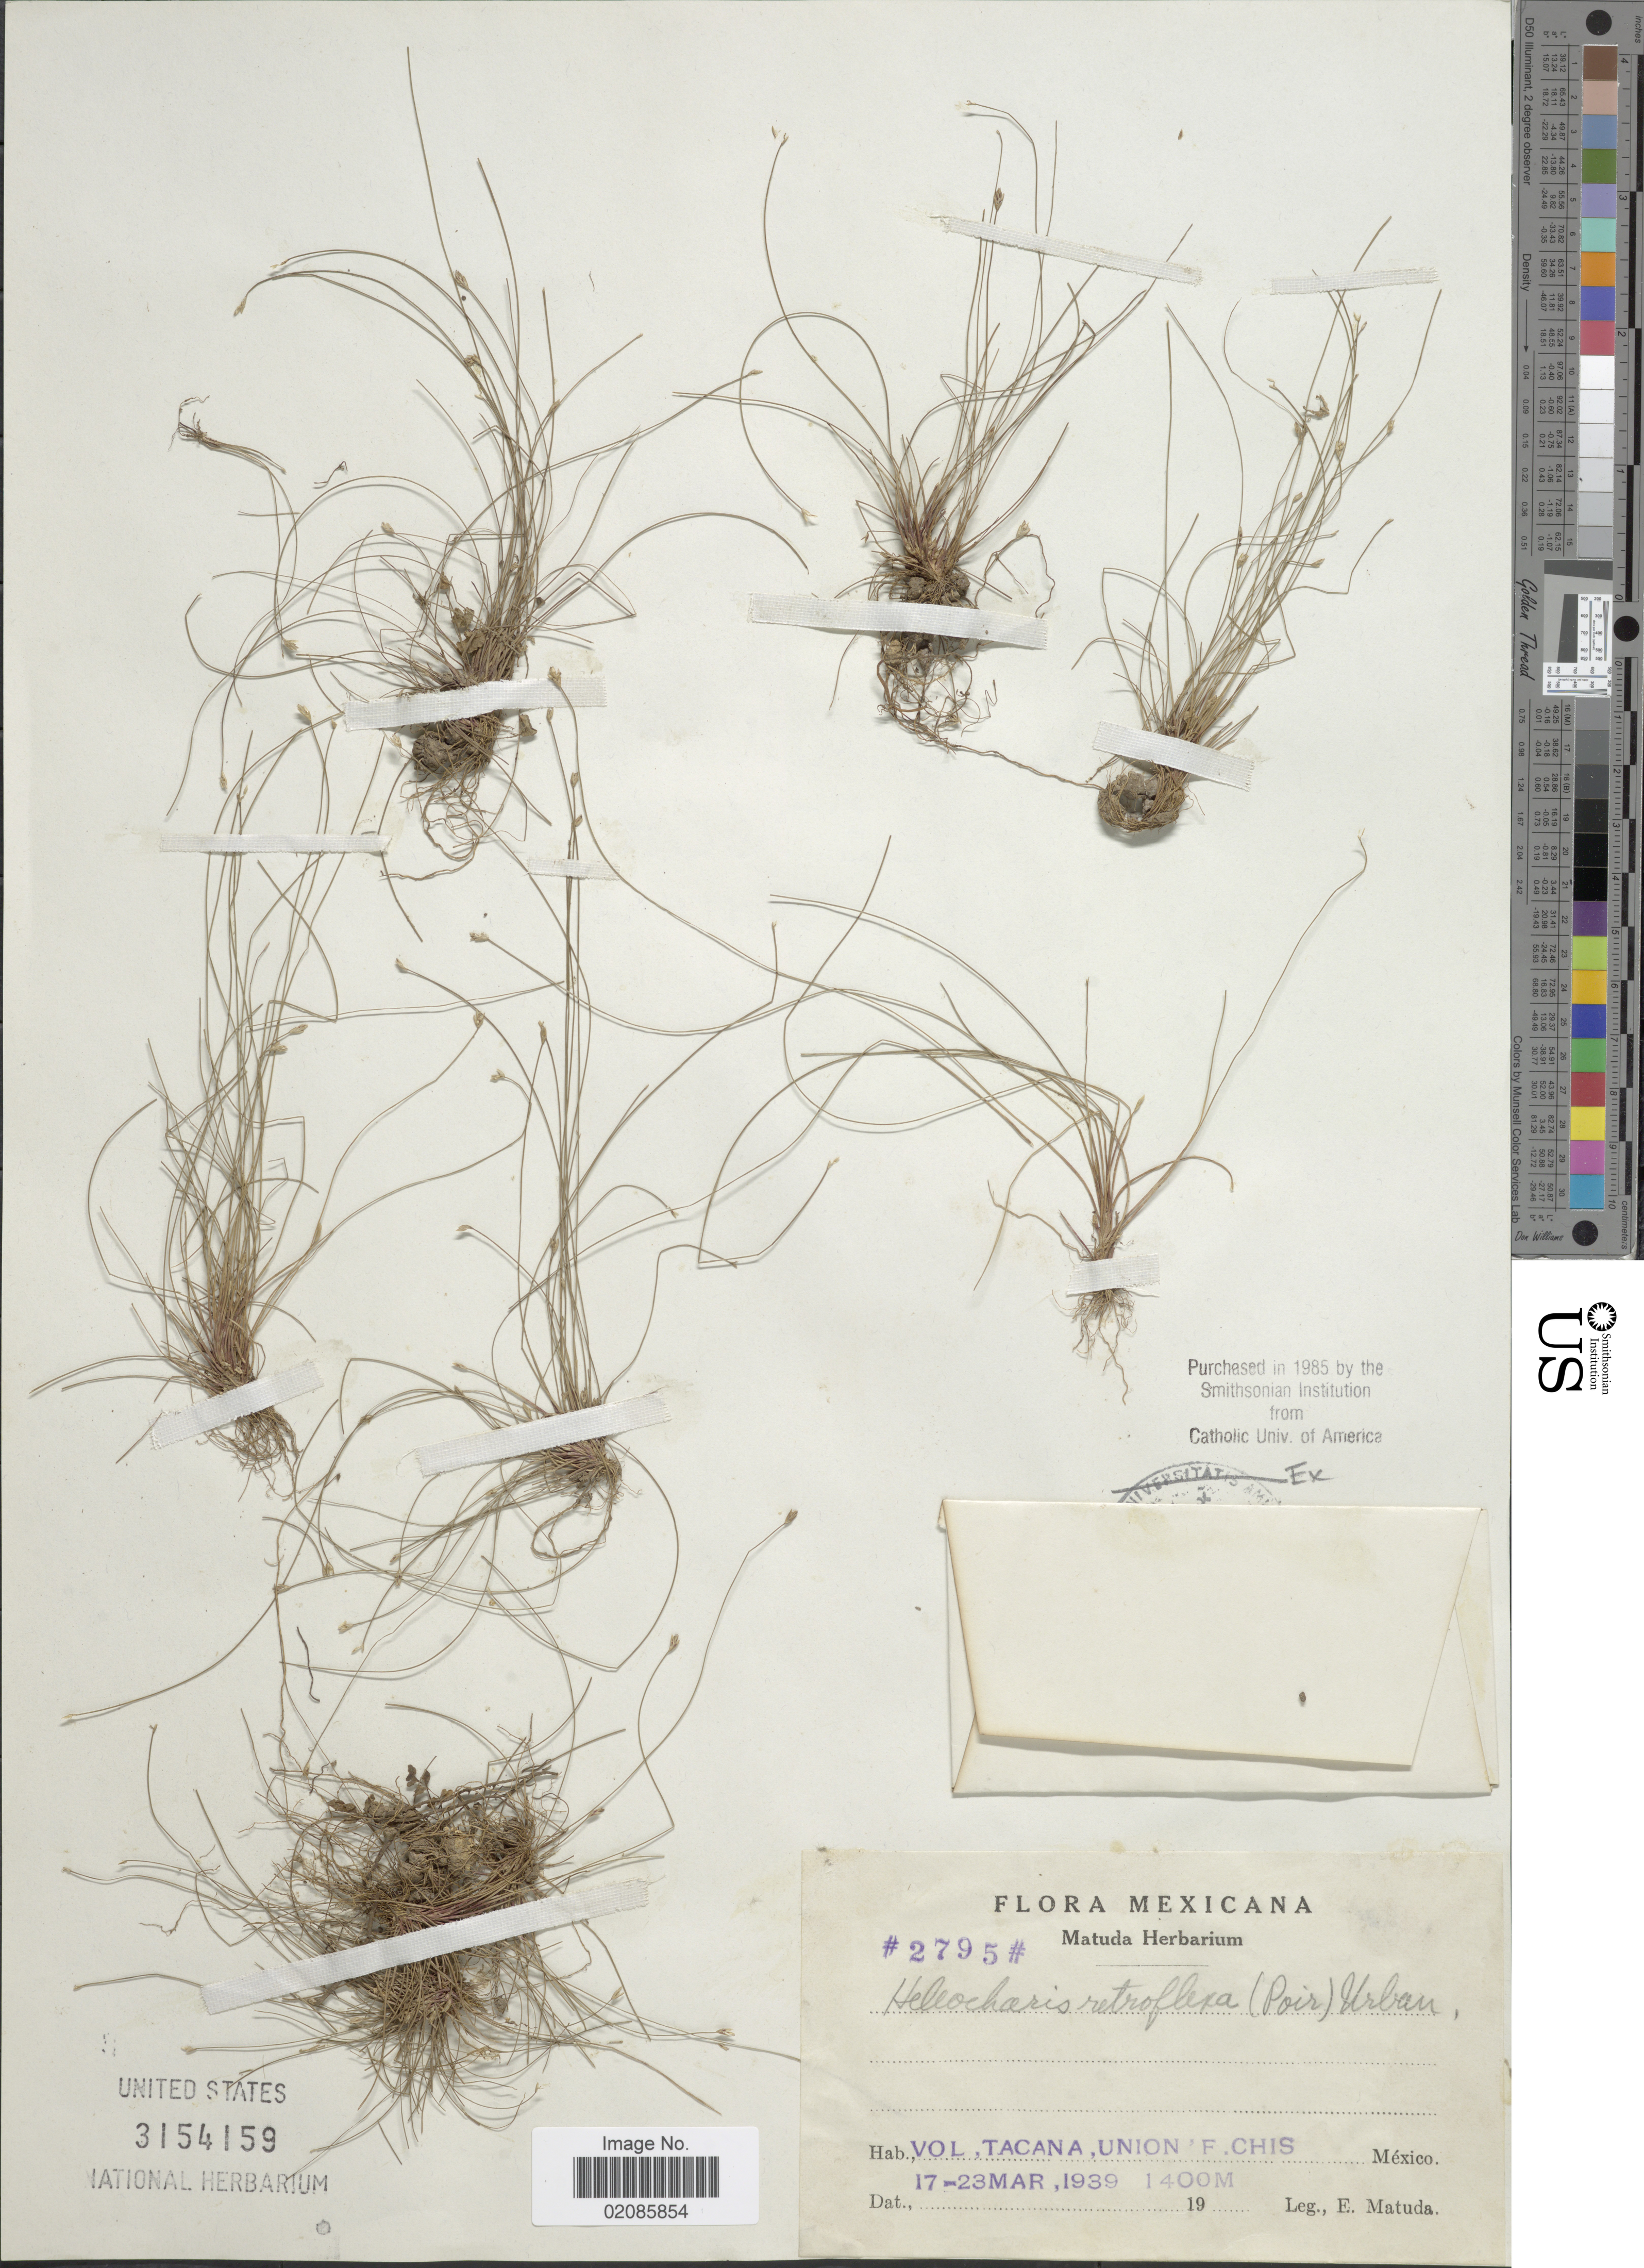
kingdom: Plantae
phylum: Tracheophyta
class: Liliopsida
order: Poales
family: Cyperaceae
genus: Eleocharis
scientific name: Eleocharis retroflexa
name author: (Poir.) Urb.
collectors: E. Matuda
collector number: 2795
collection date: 1939-03-17/1939-03-23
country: Mexico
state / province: Chiapas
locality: Vol. Tacana, Union' F. Chis.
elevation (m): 1400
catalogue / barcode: US 3154159